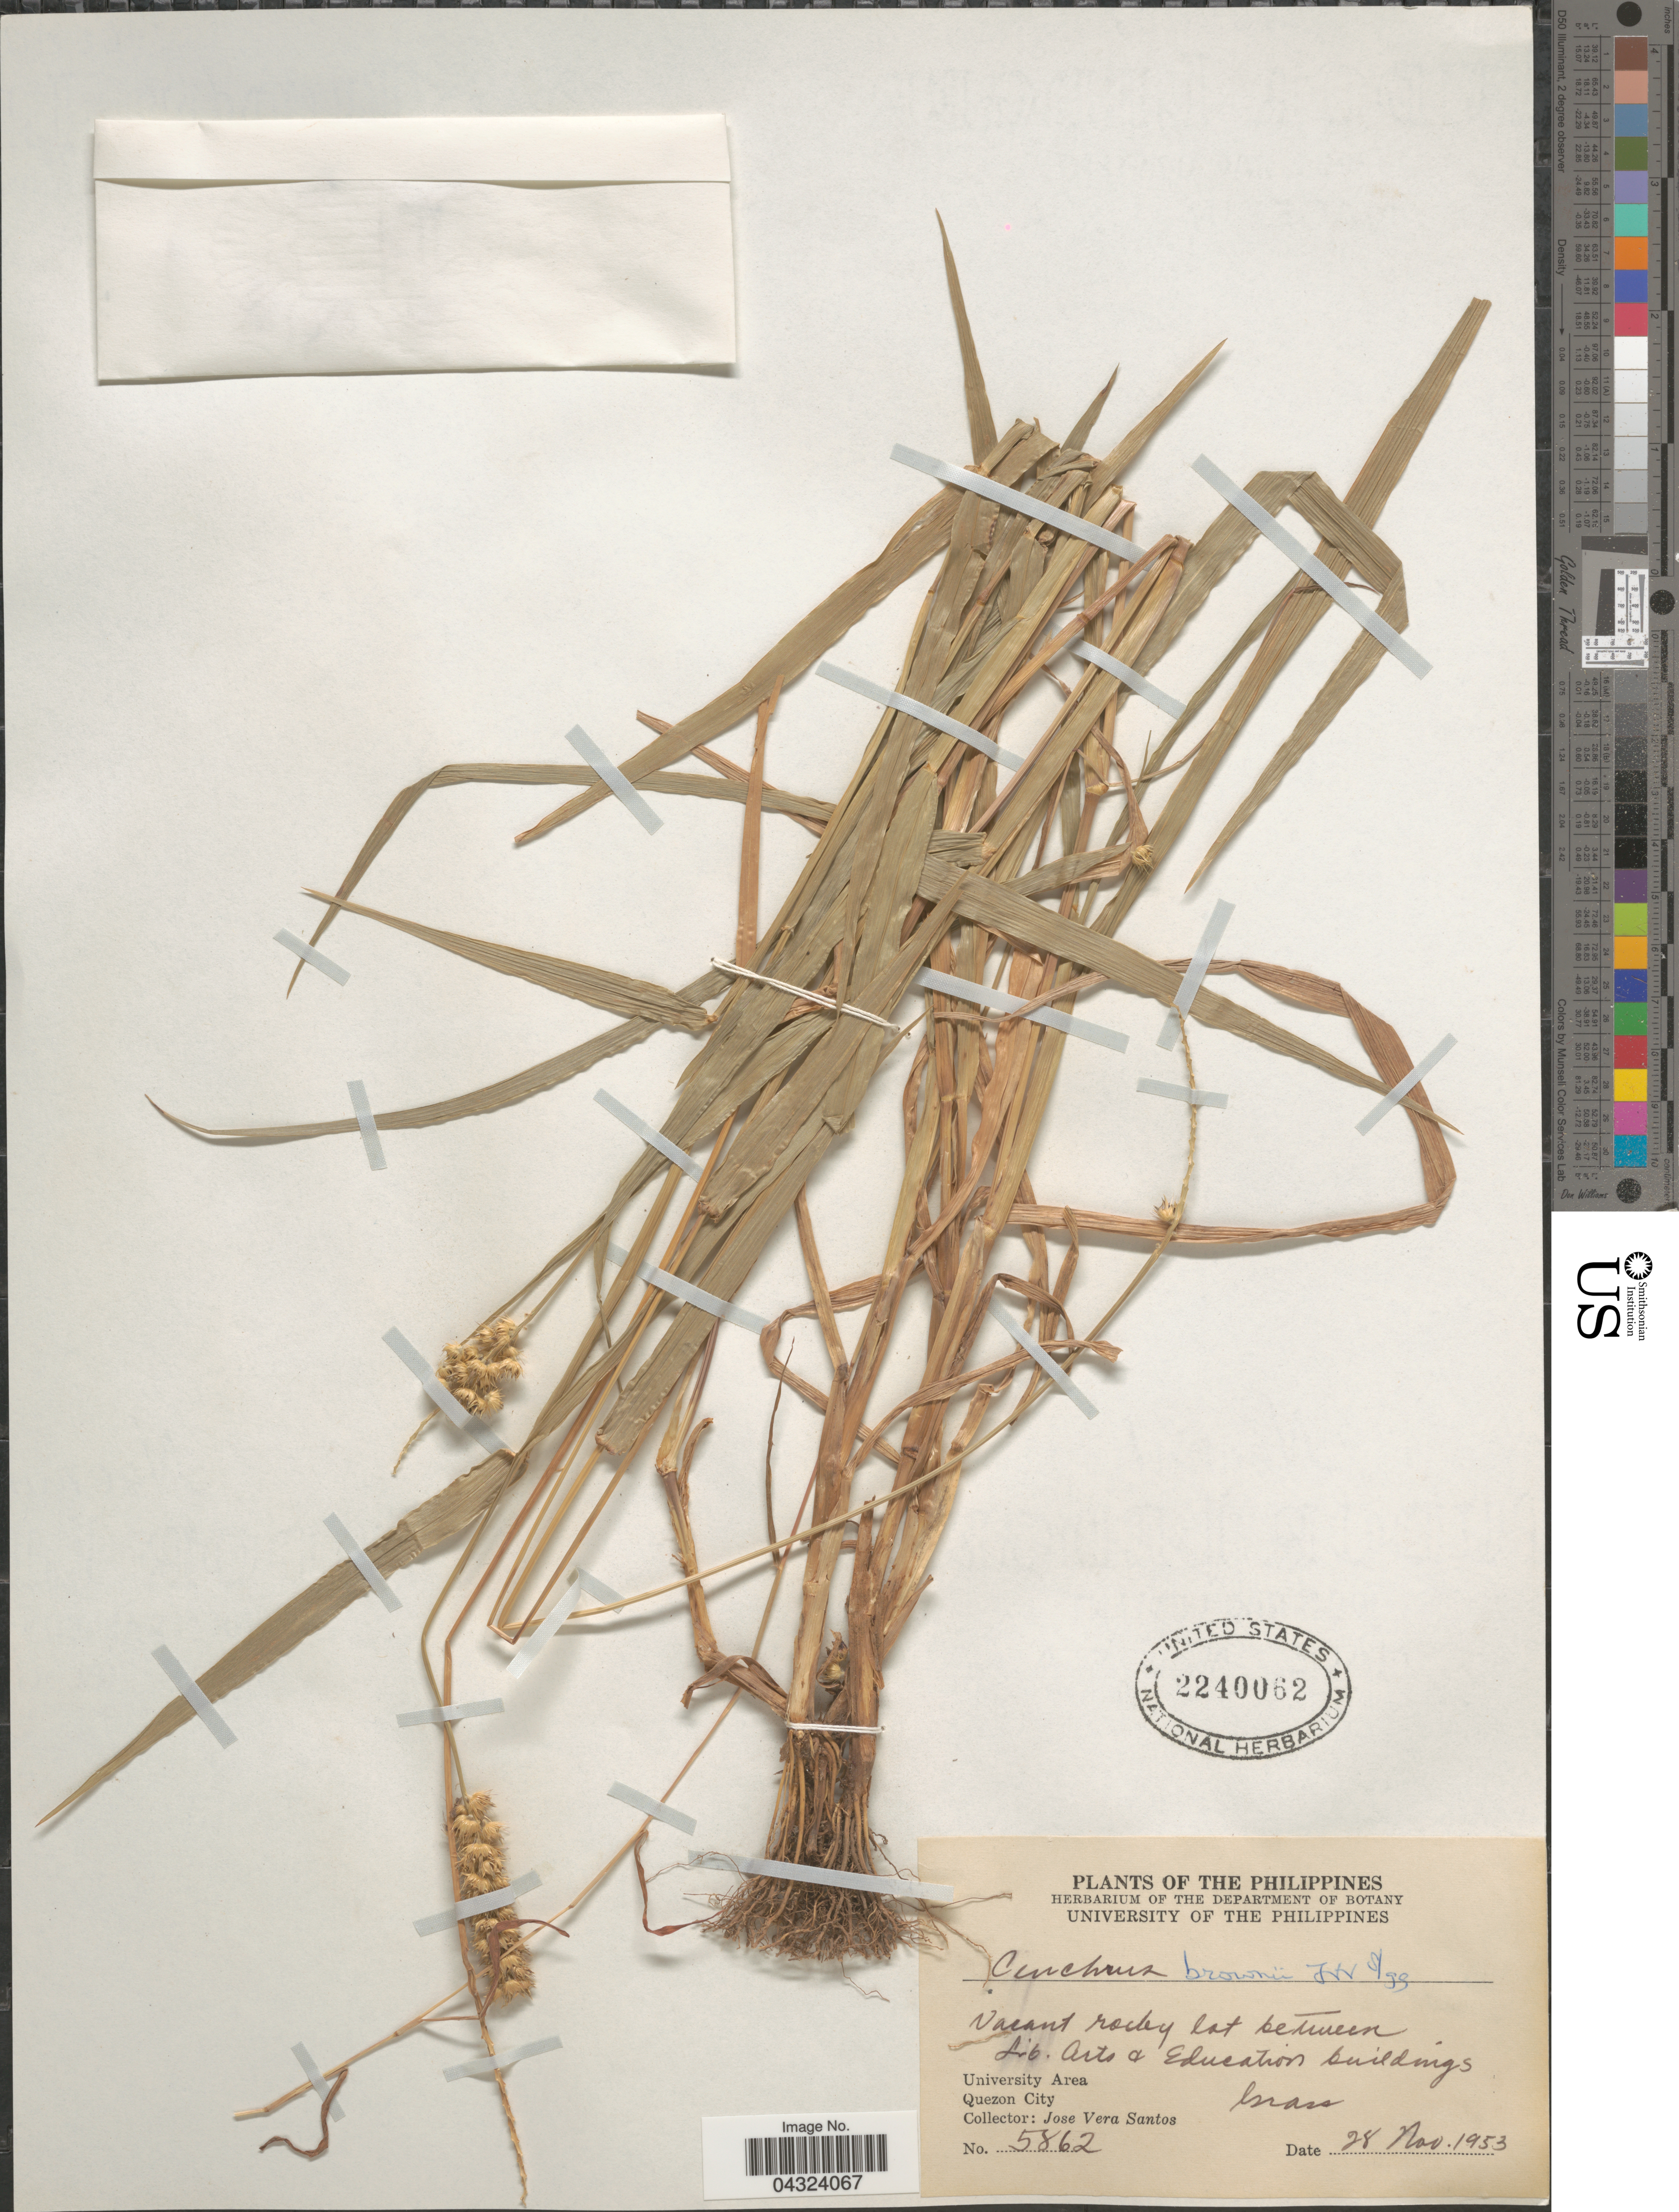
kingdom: Plantae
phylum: Tracheophyta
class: Liliopsida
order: Poales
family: Poaceae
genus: Cenchrus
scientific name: Cenchrus brownii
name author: Roem. & Schult.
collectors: J. Santos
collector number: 5862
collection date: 1953-11-28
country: Philippines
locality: Vacant rocky lot between Lib. Arts & Education buildings. University Area. Quezon City.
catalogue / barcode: US 2240062